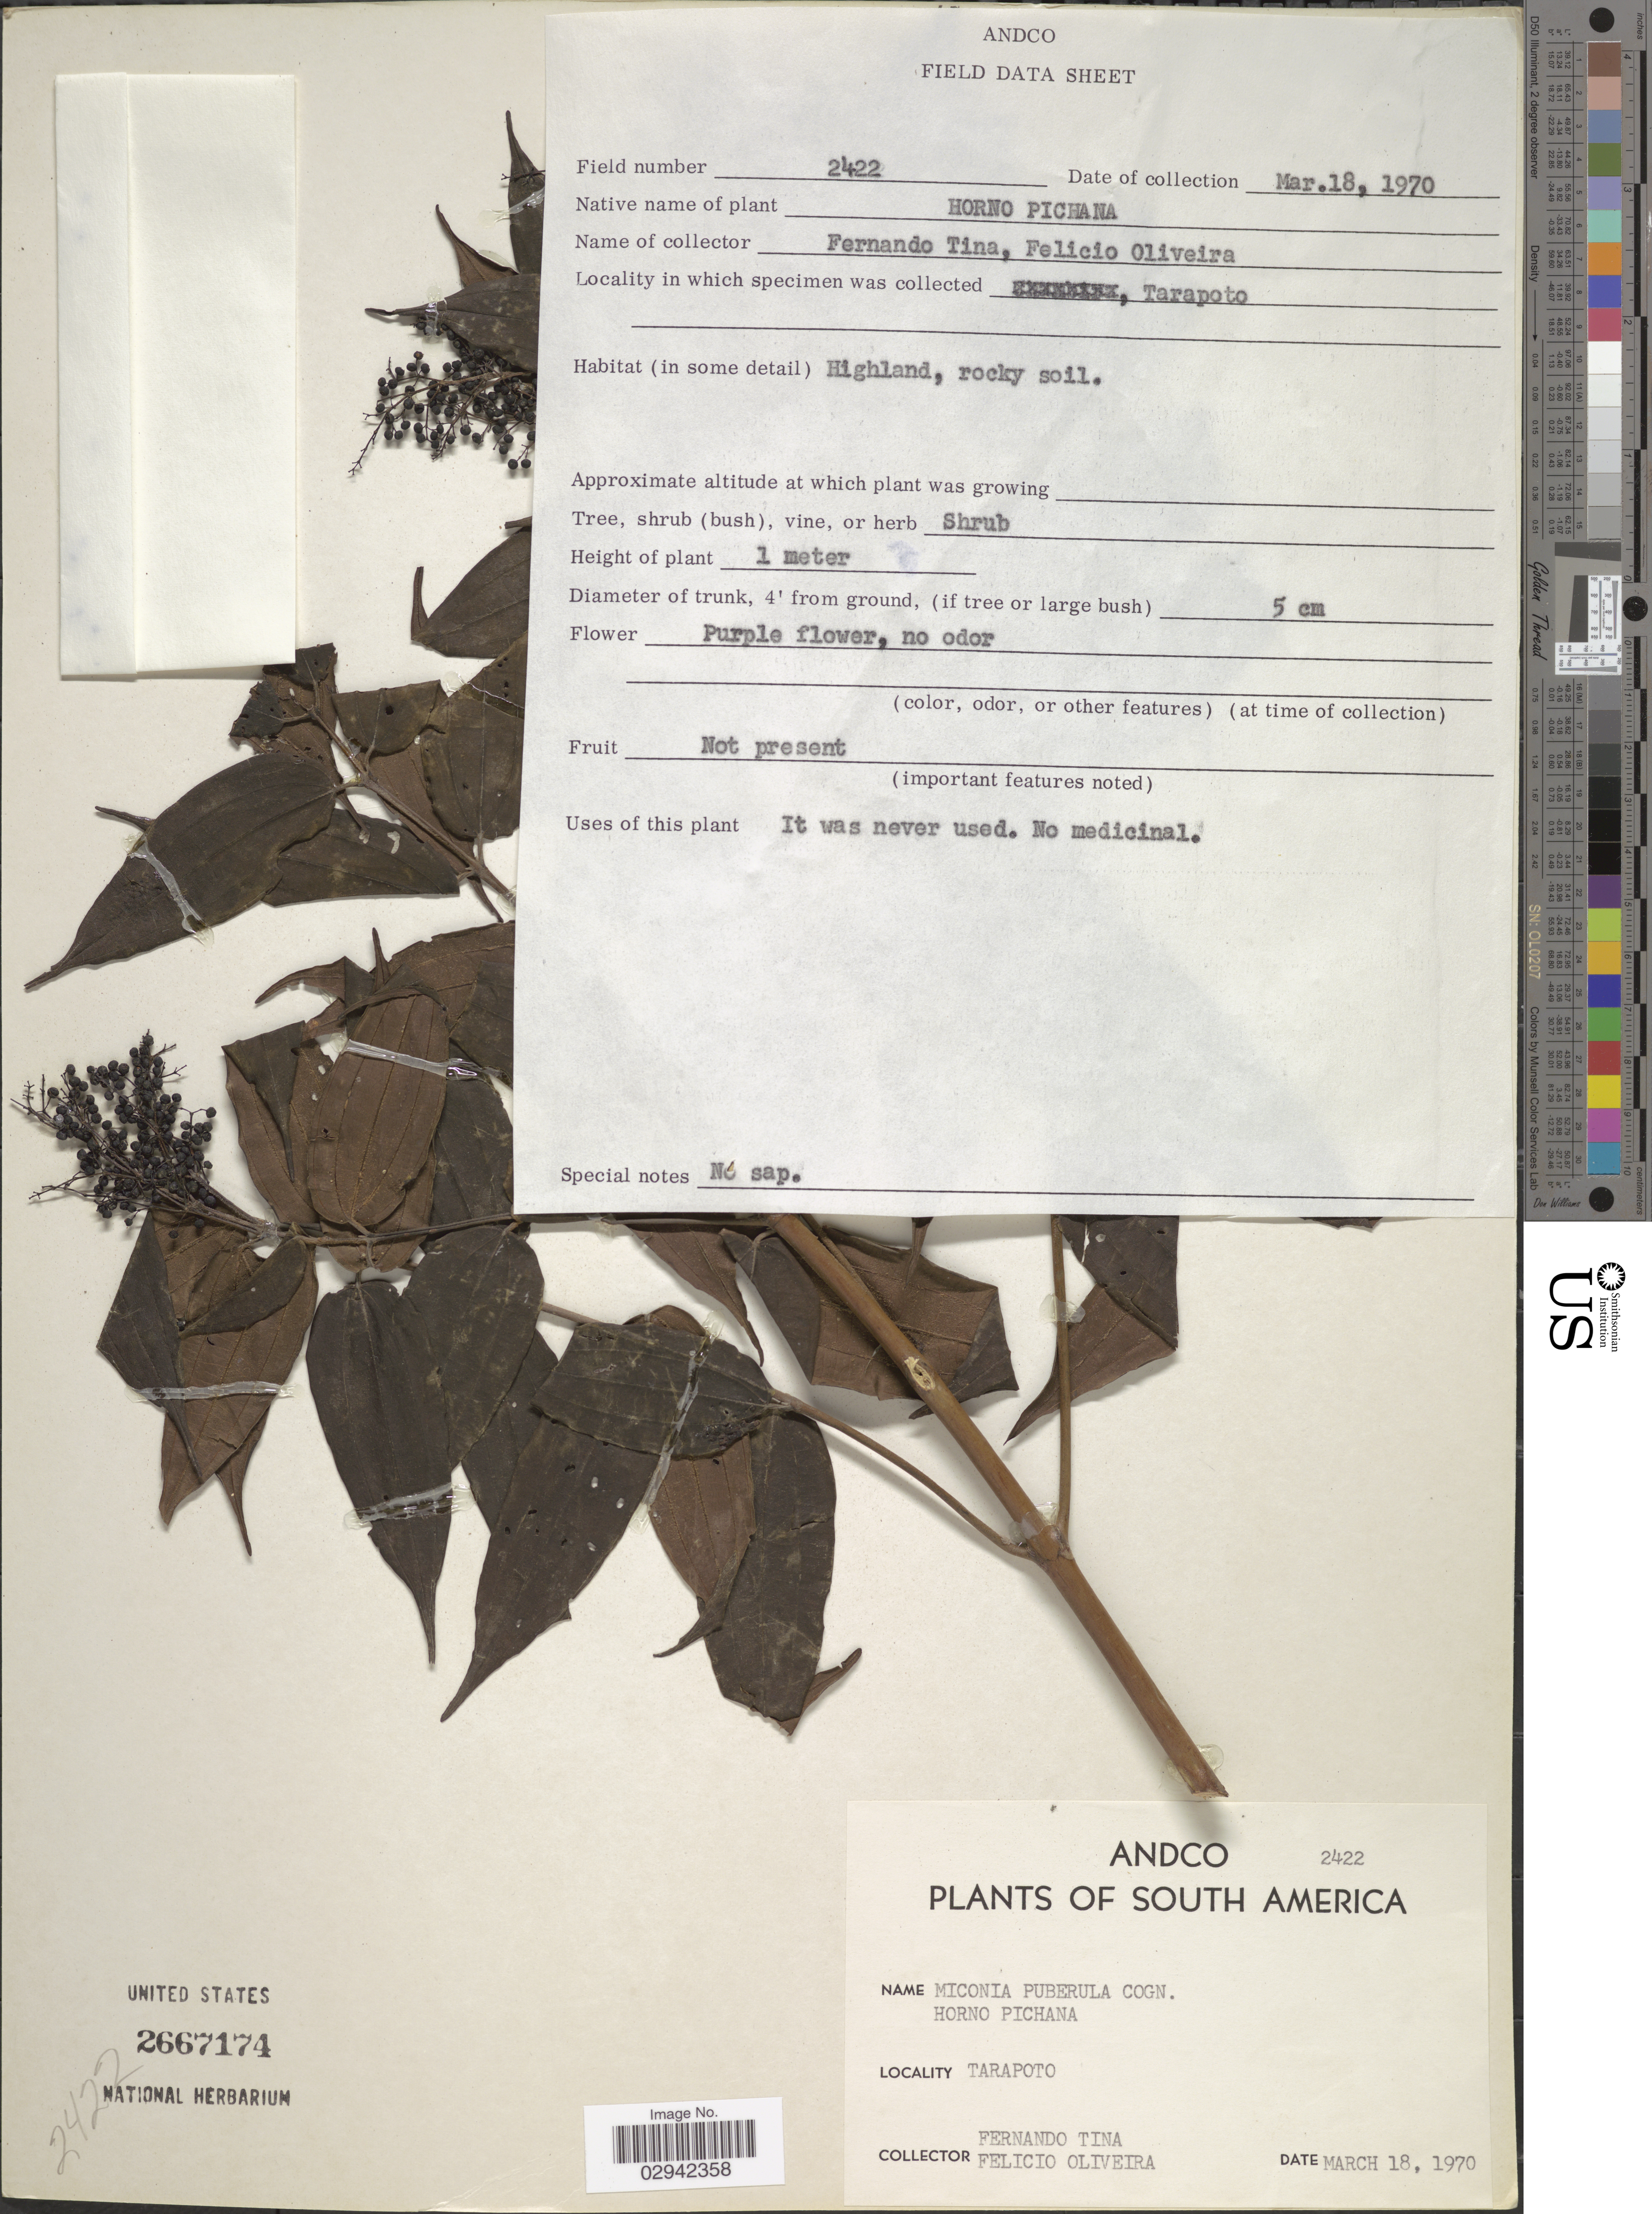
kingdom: Plantae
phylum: Tracheophyta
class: Magnoliopsida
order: Myrtales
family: Melastomataceae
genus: Miconia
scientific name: Miconia puberula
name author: Cogn.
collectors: F. Tina & F. Oliveira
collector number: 2422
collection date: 1970-03-18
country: Peru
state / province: San Martín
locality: Tarapoto.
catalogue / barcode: US 2667174